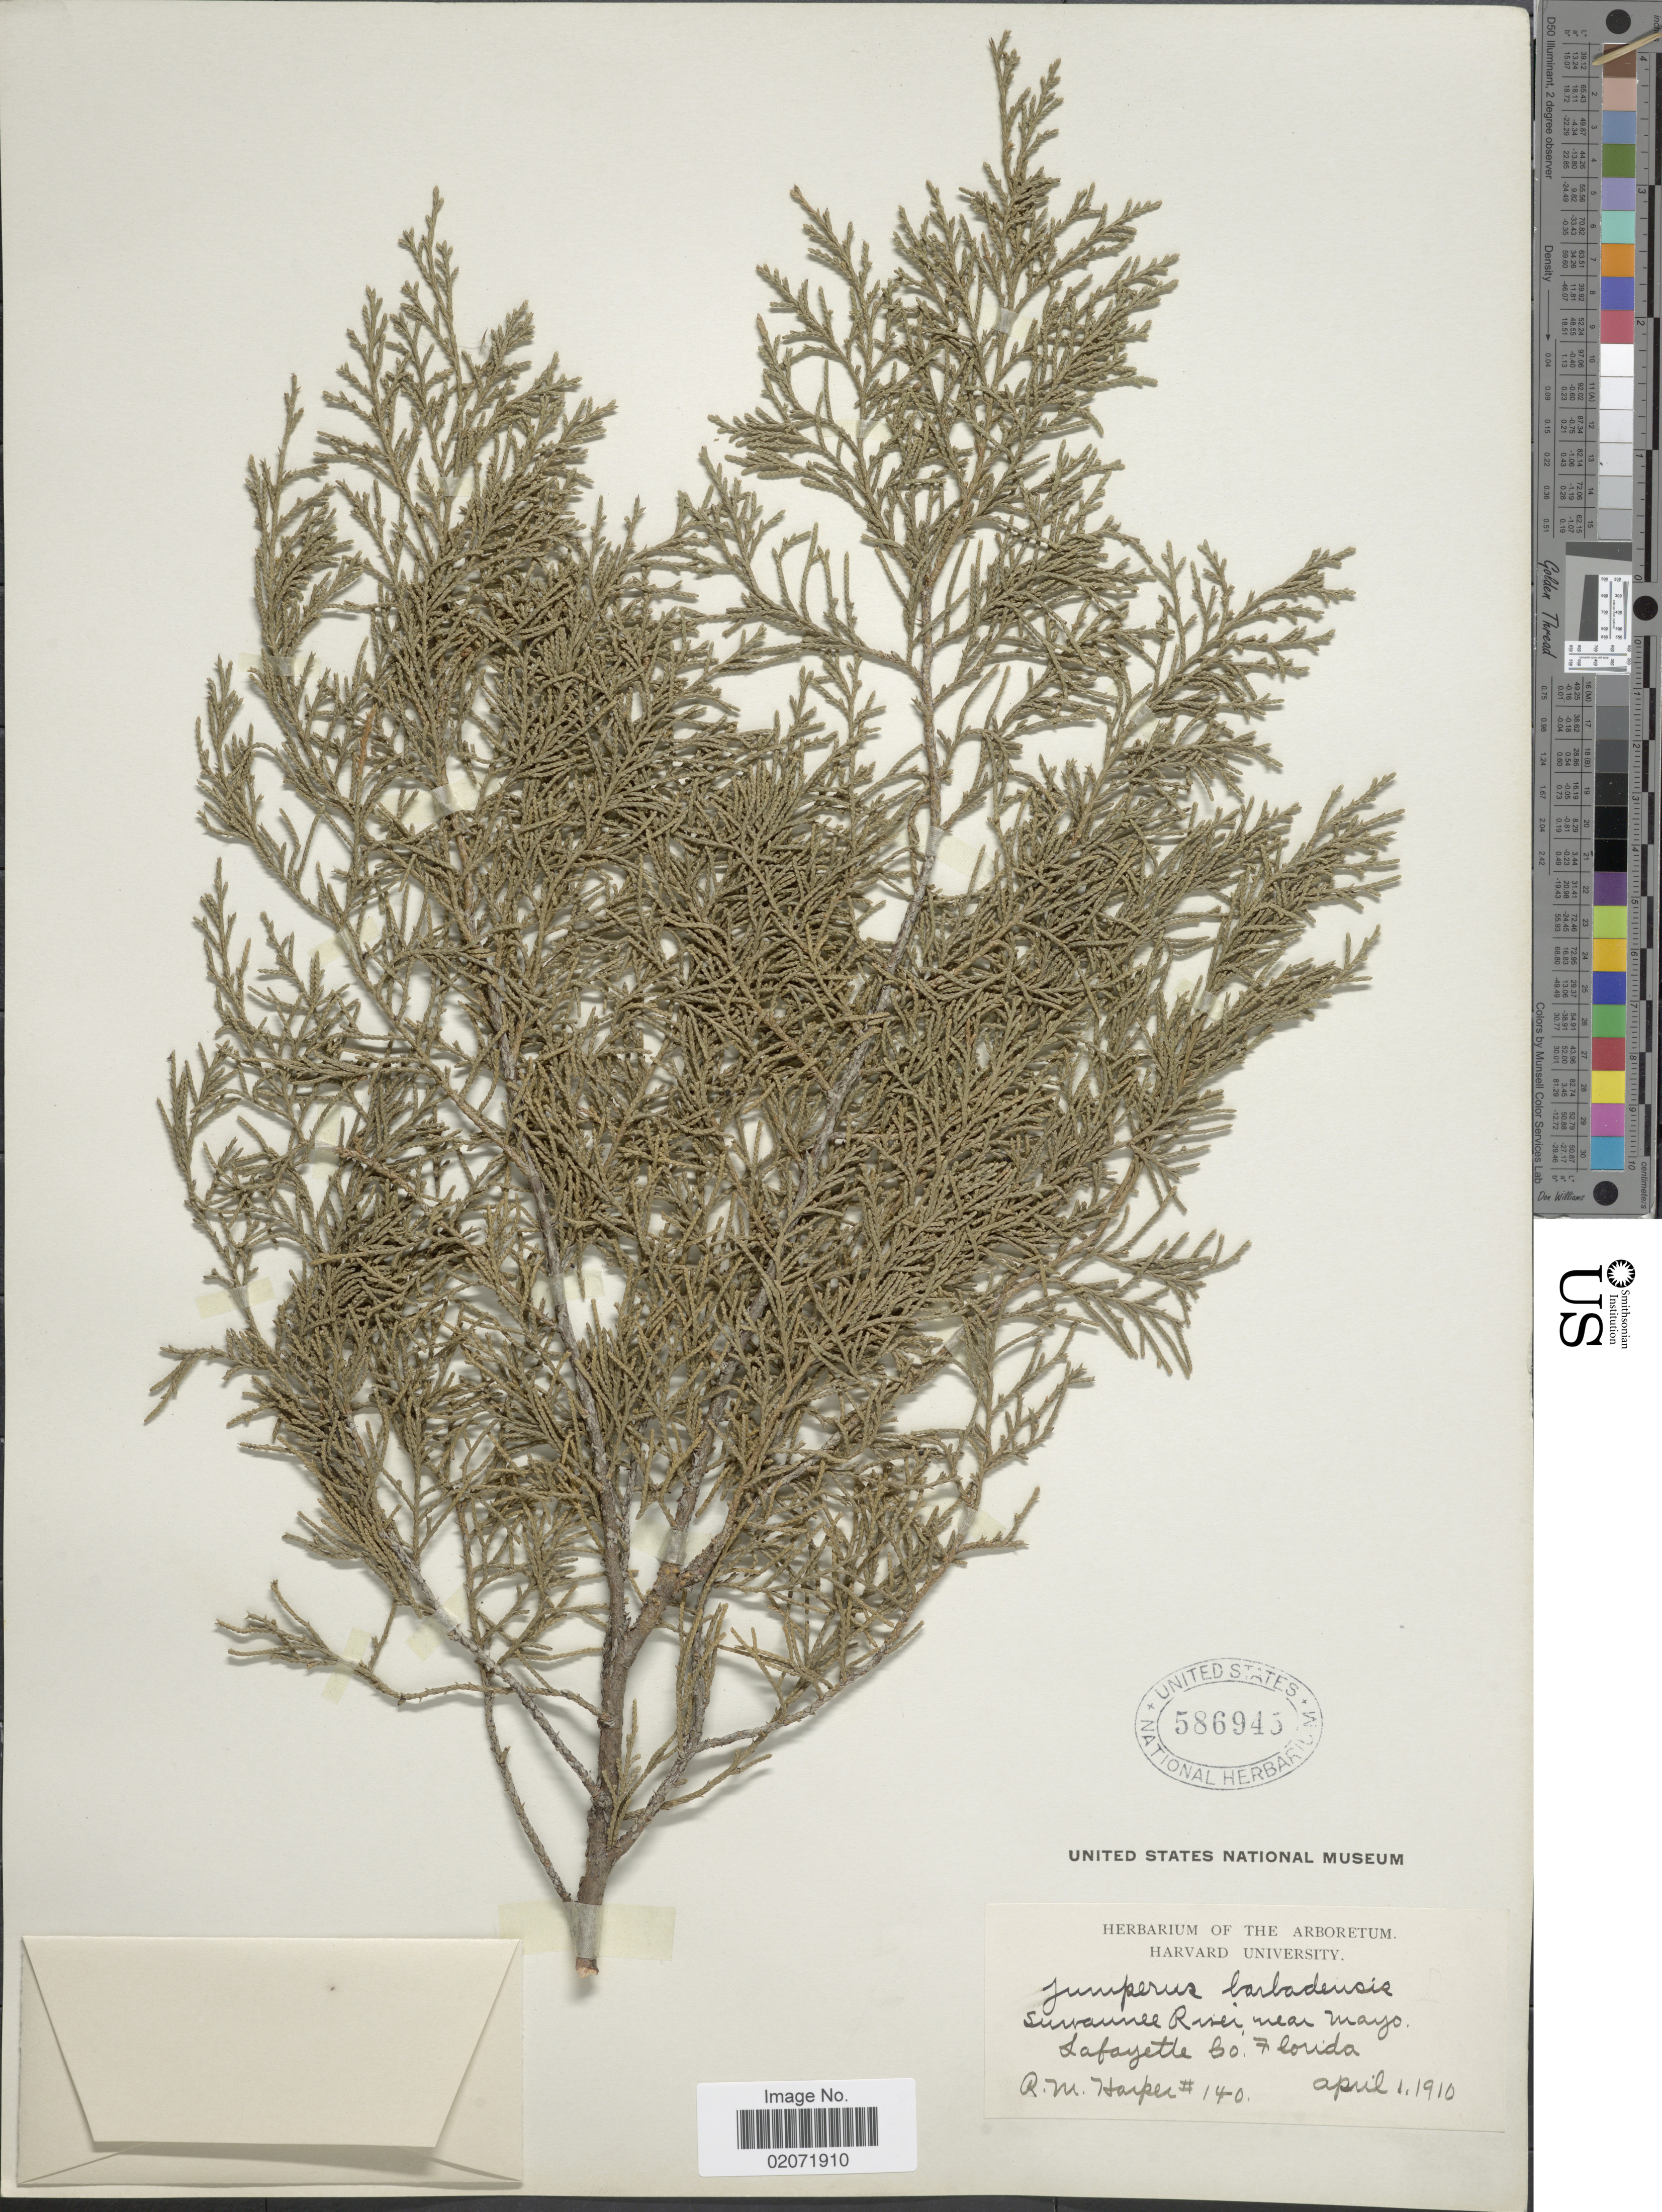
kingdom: Plantae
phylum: Tracheophyta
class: Pinopsida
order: Pinales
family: Cupressaceae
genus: Juniperus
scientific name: Juniperus silicicola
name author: (Small) L.H. Bailey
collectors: R. M. Harper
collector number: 140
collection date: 1910-04-01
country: United States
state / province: Florida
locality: Suwannee River, near Mayo, Lafayette Co.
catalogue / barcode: US 586945